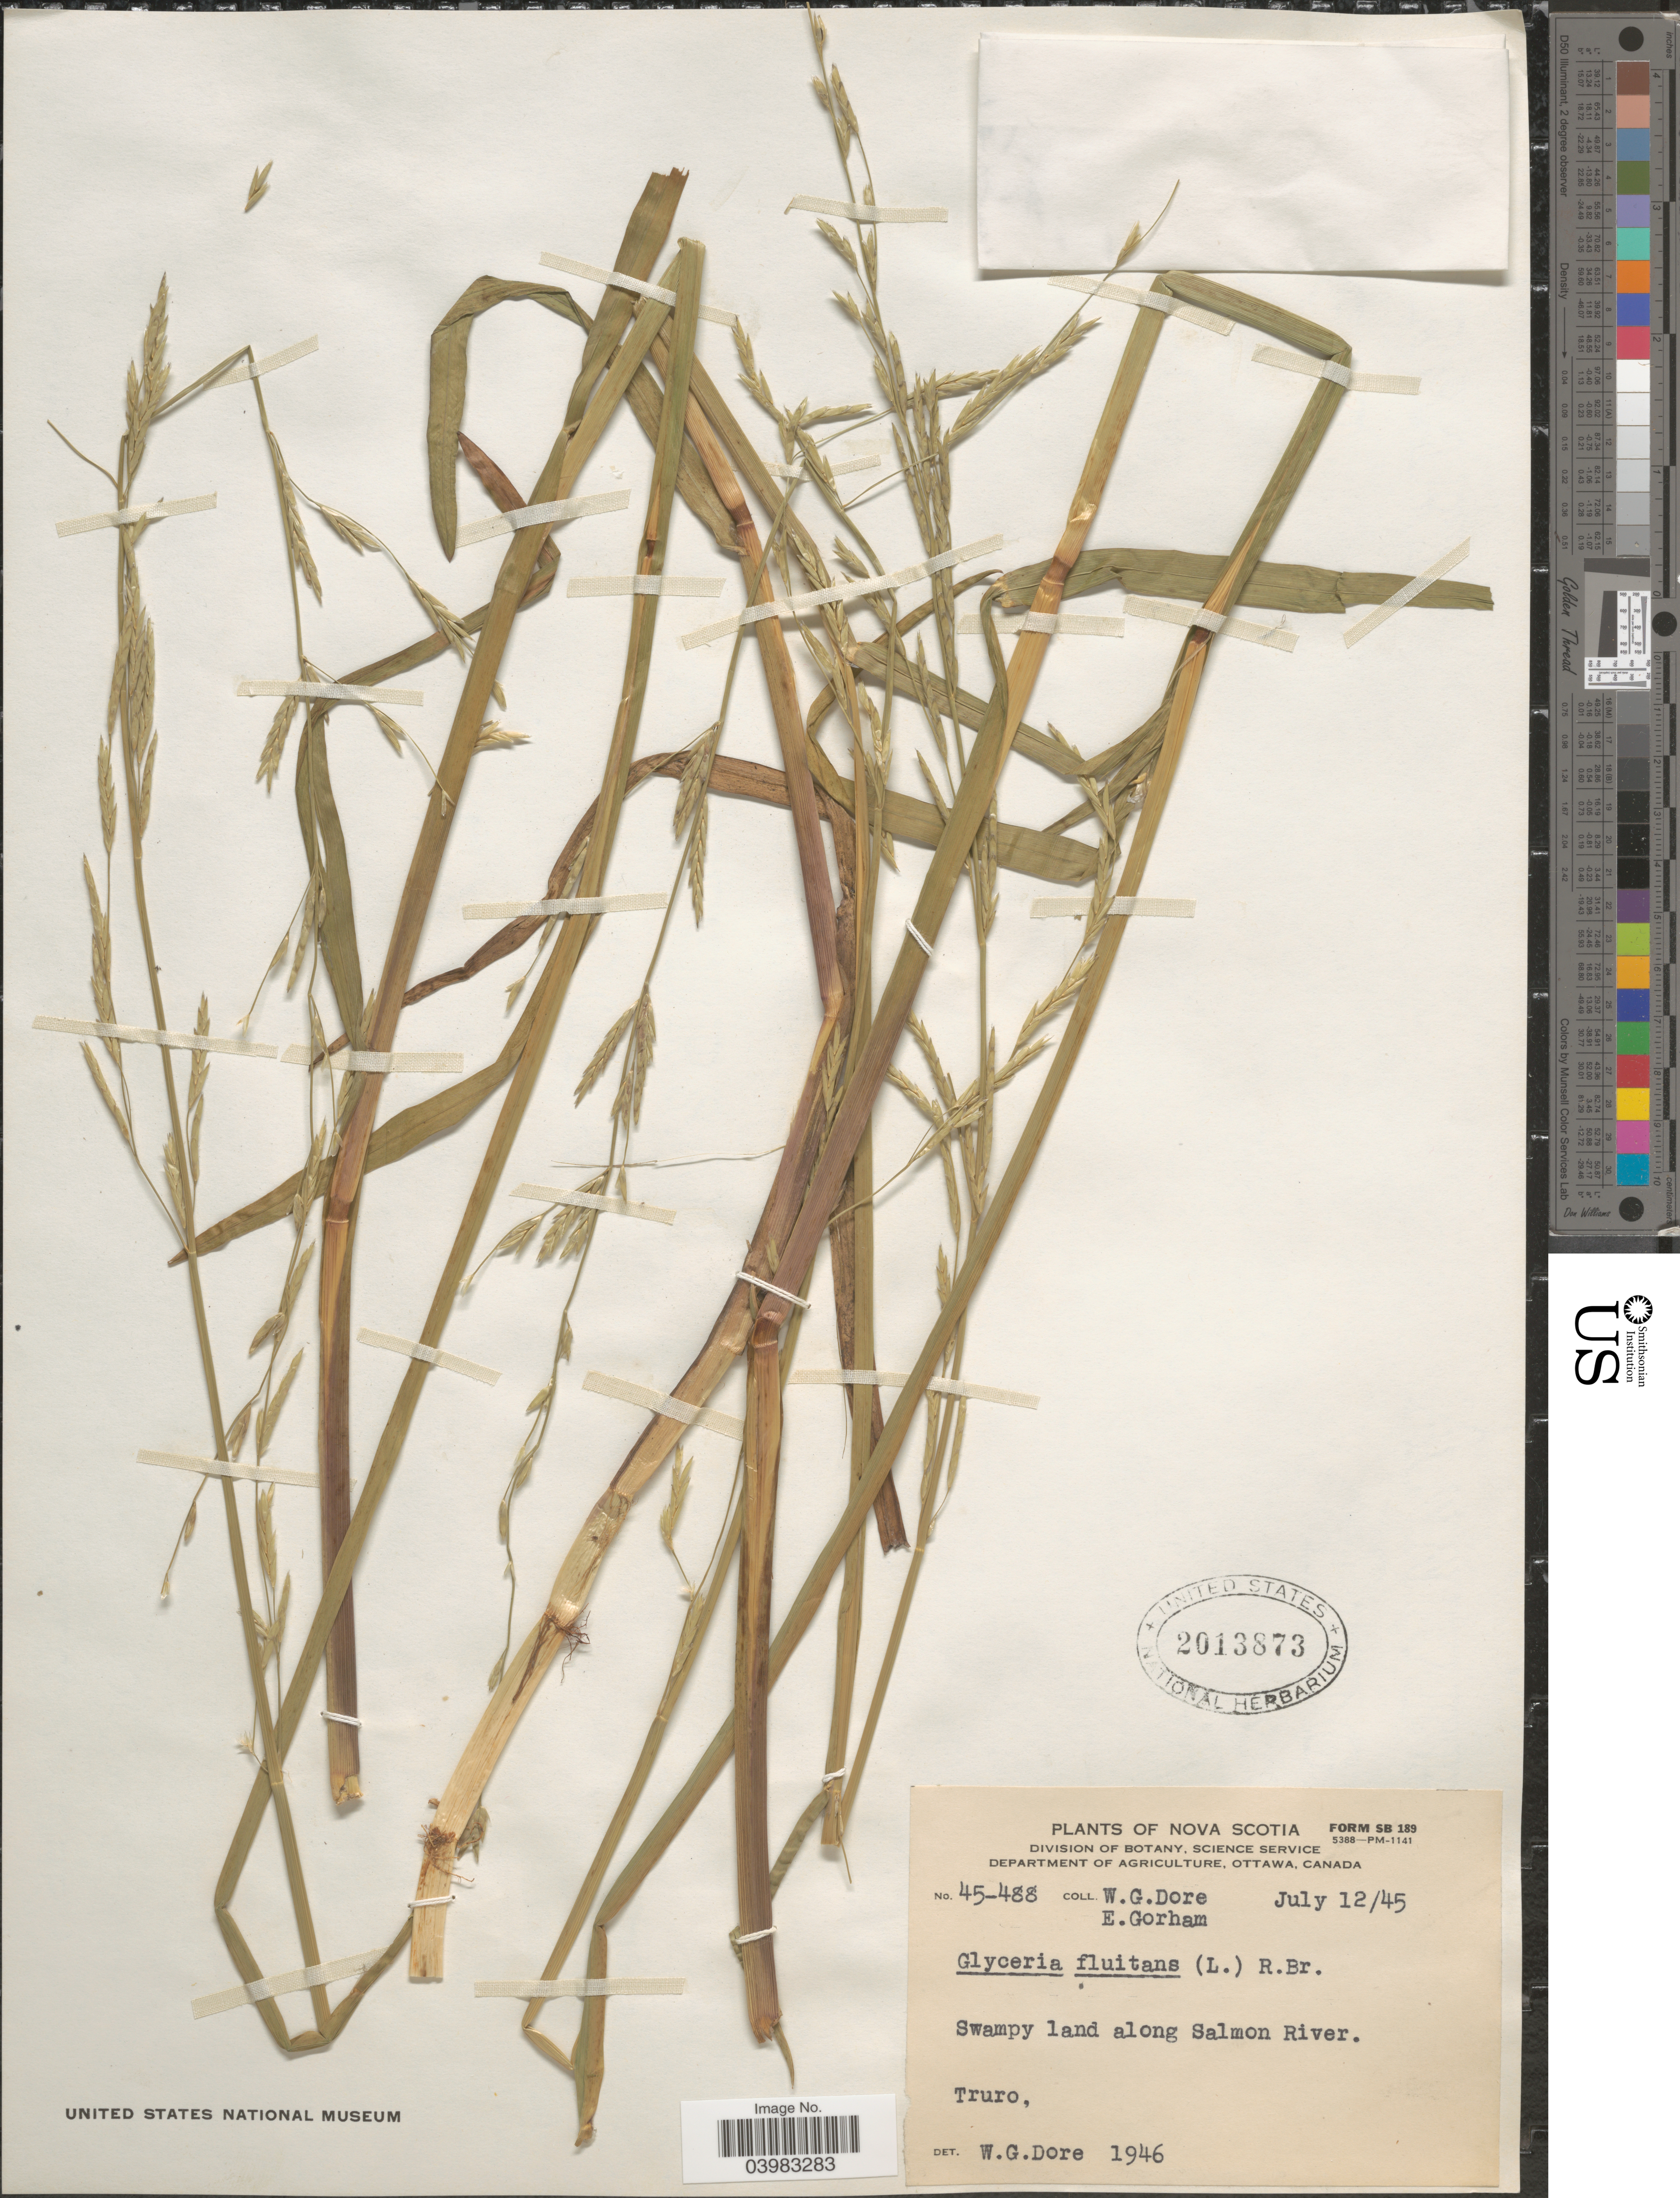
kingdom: Plantae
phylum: Tracheophyta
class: Liliopsida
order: Poales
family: Poaceae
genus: Glyceria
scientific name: Glyceria fluitans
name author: (L.) R. Br.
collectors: W. Dore & E. Gorham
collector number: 45-488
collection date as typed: Transcribed d/m/y: 12/7/45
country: Canada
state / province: Nova Scotia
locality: Along Salmon River. Truro.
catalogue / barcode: US 2013873